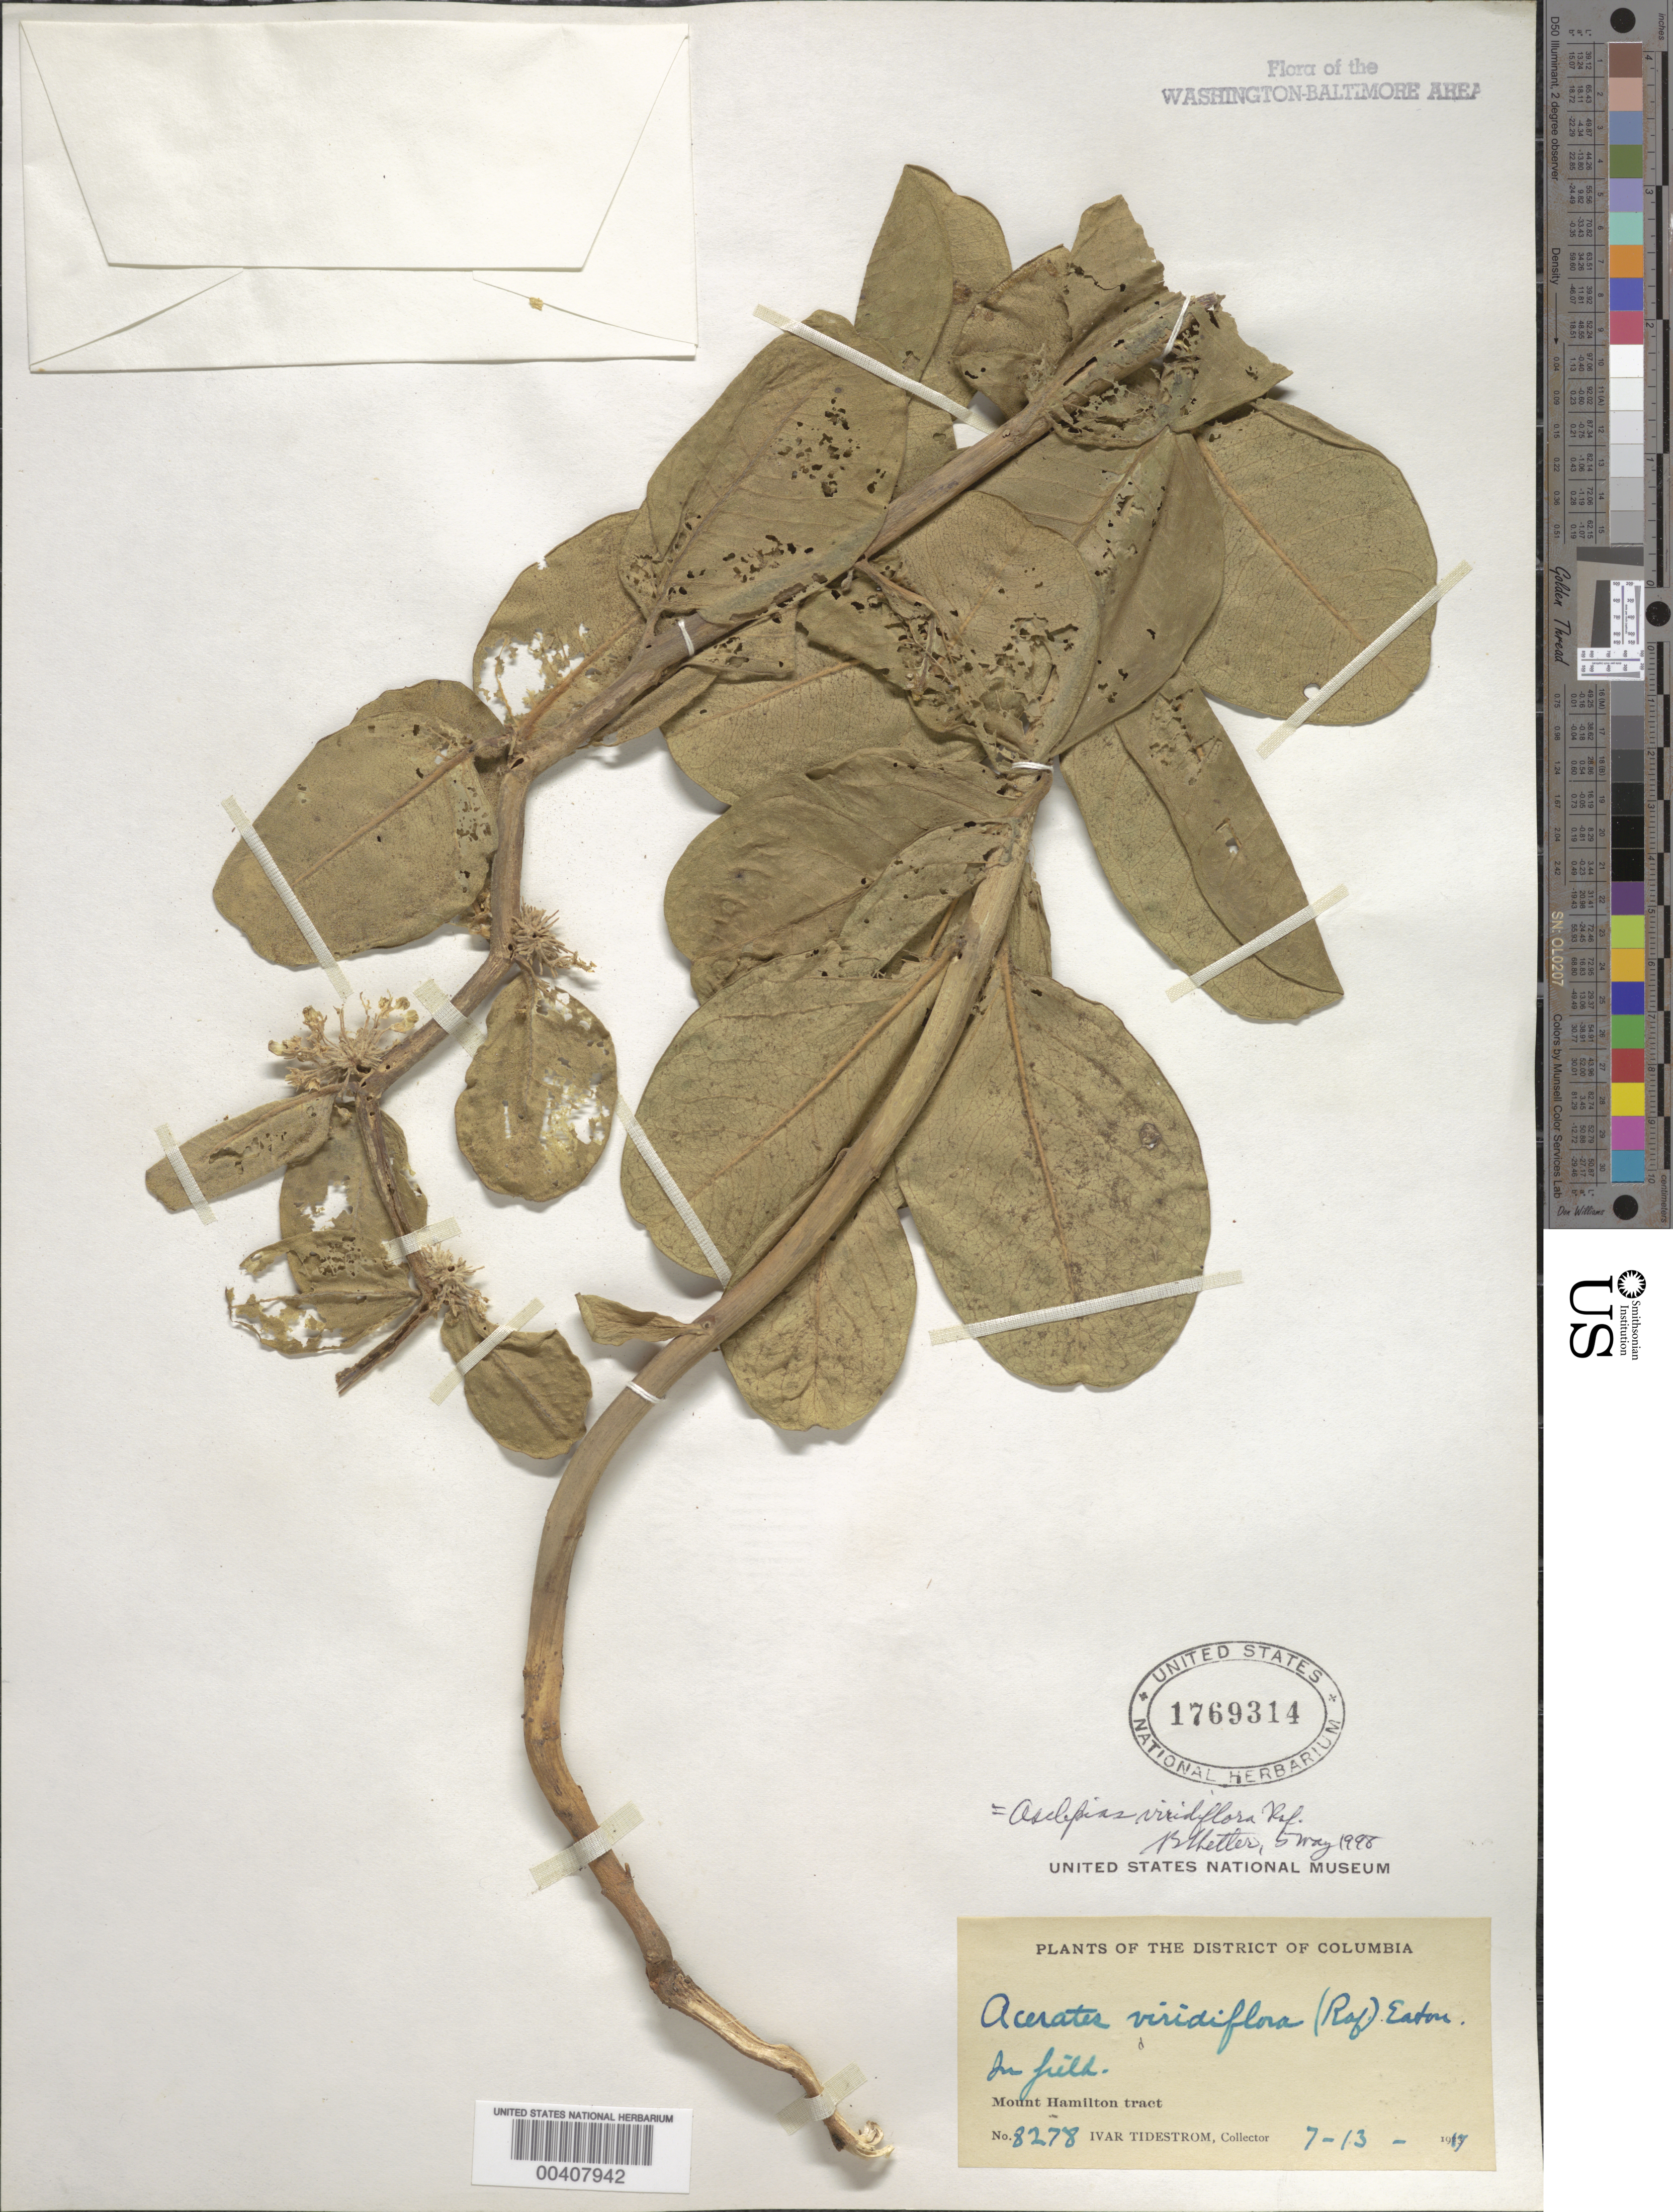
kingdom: Plantae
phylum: Tracheophyta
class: Magnoliopsida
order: Gentianales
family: Apocynaceae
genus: Asclepias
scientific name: Asclepias viridiflora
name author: Raf.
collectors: I. F. Tidestrom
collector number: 8278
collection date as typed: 13 Jul 1917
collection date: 1917-07-13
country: United States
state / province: District of Columbia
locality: Mount Hamilton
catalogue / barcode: US 1769314